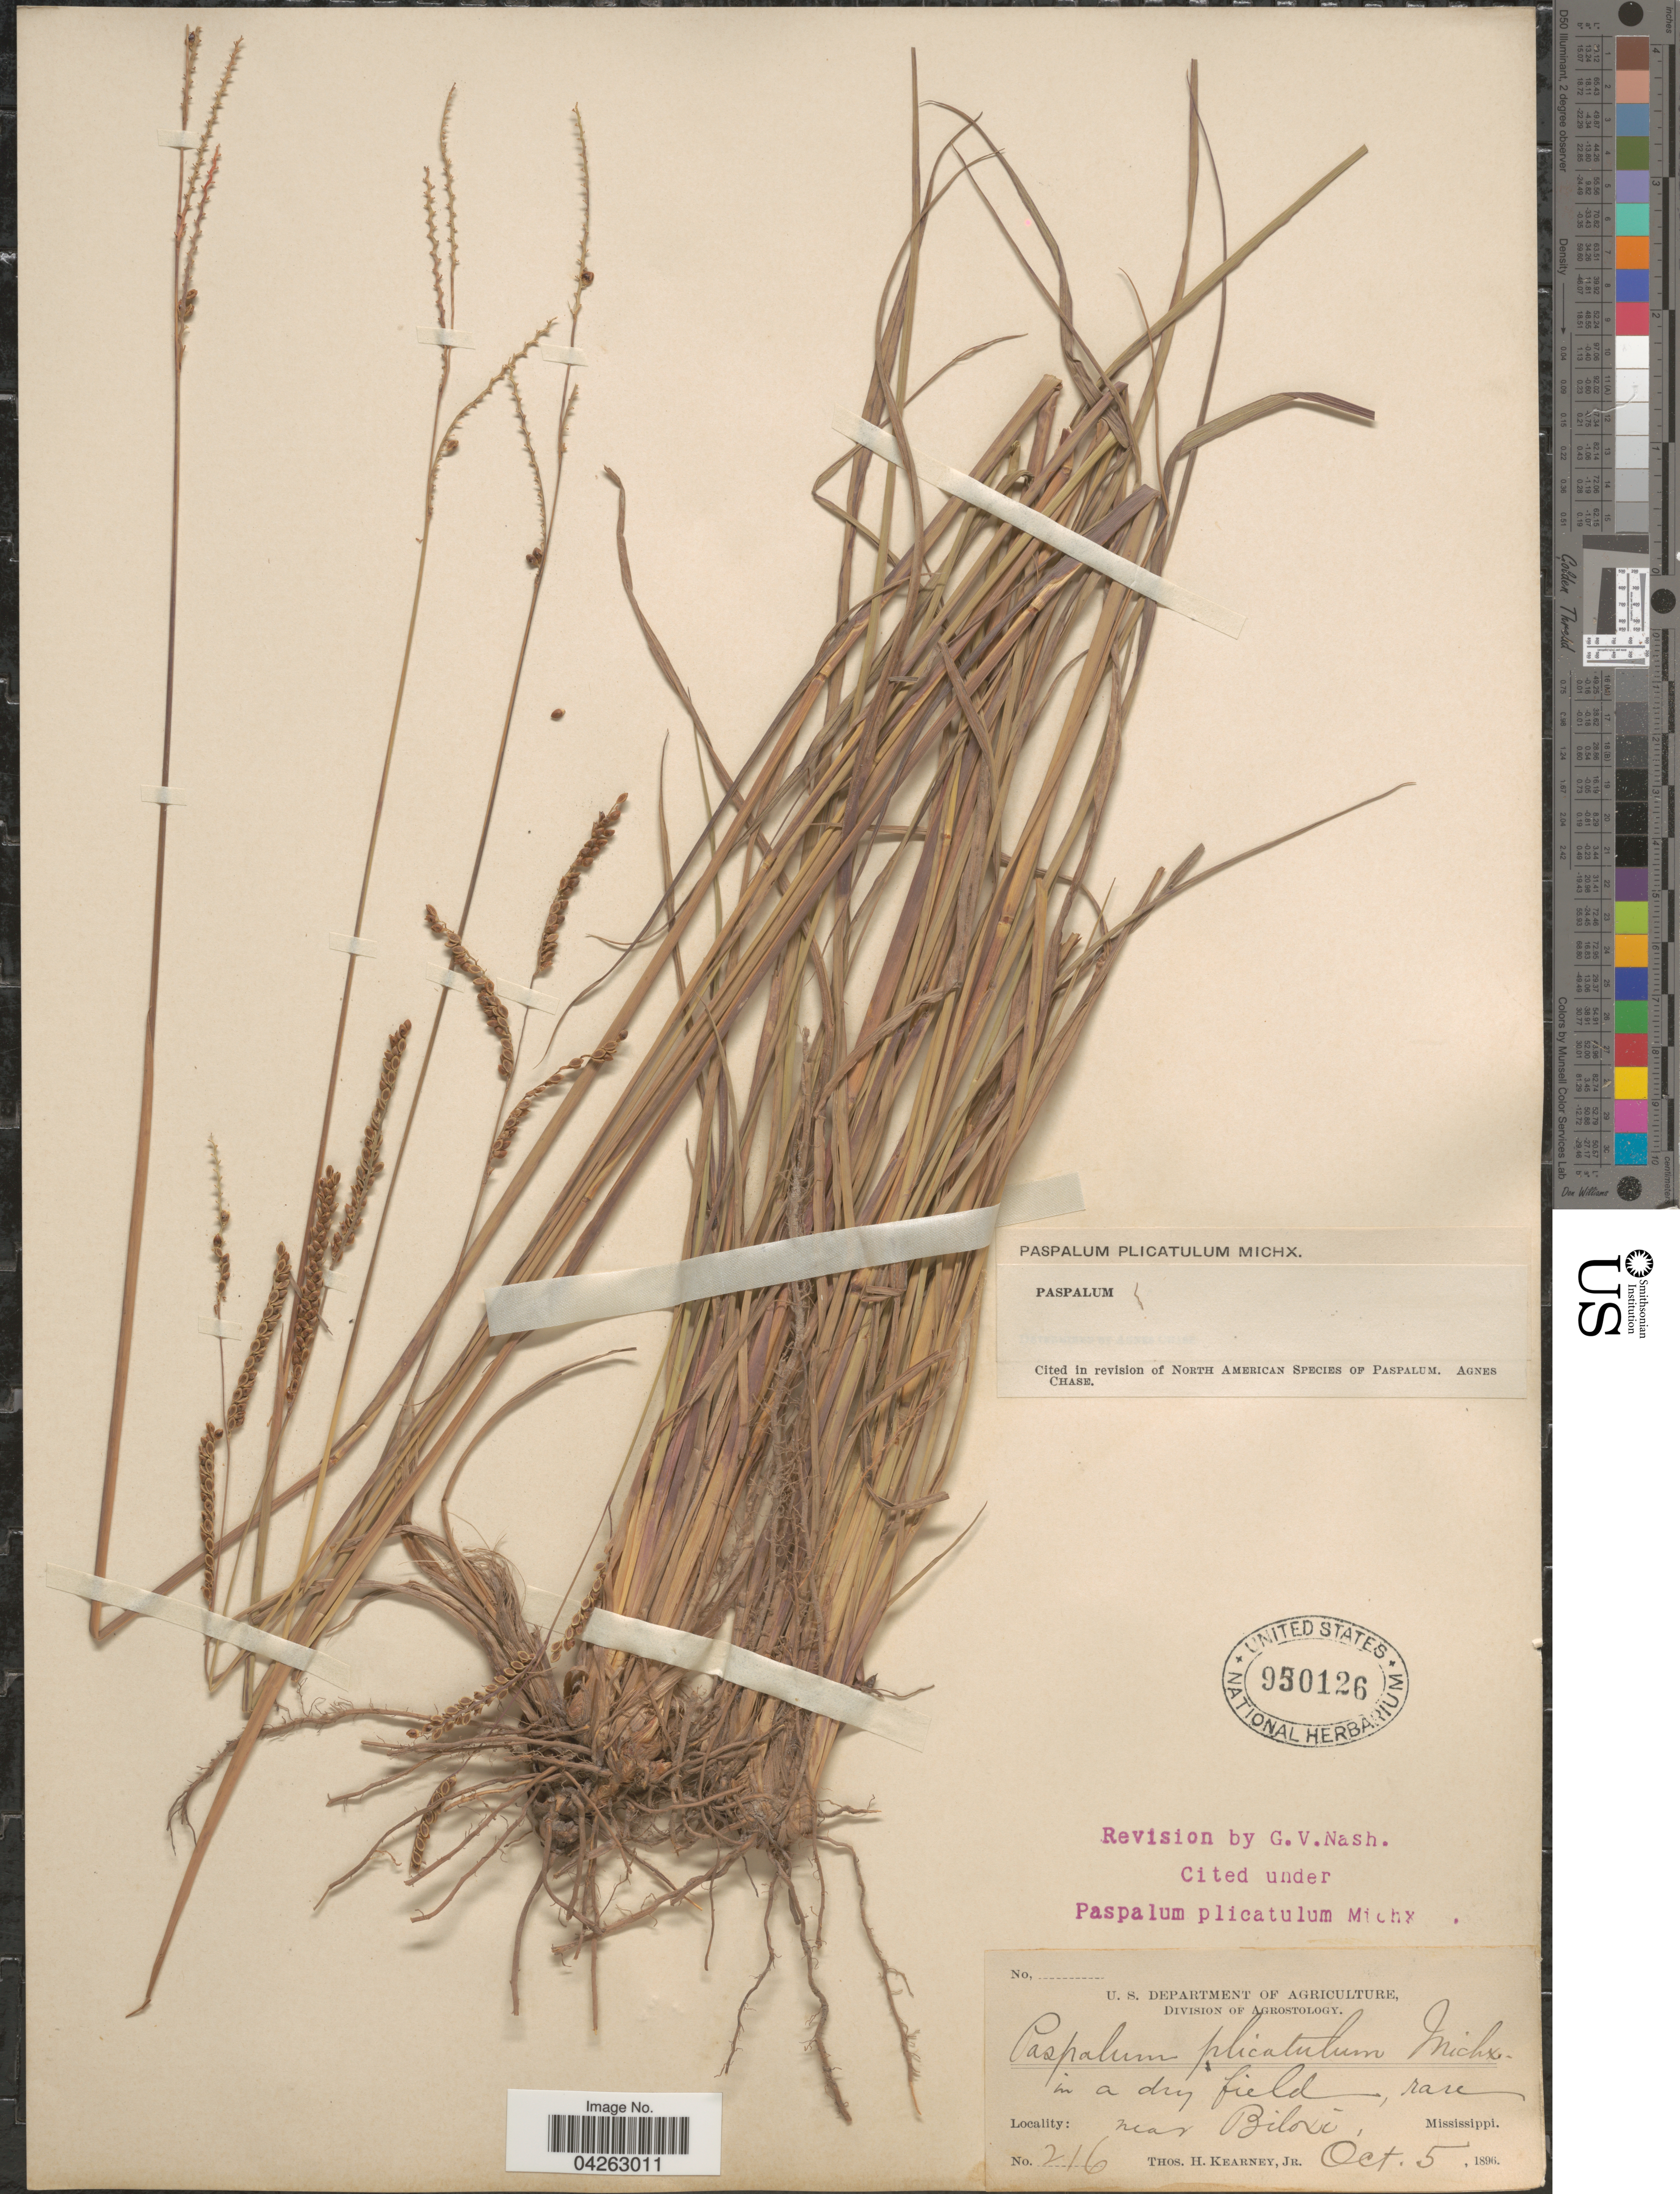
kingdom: Plantae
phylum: Tracheophyta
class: Liliopsida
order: Poales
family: Poaceae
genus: Paspalum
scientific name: Paspalum plicatulum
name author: Michx.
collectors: T. H. Kearney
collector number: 216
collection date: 1896-10-05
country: United States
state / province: Mississippi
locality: Near Biloxi.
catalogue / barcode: US 950126